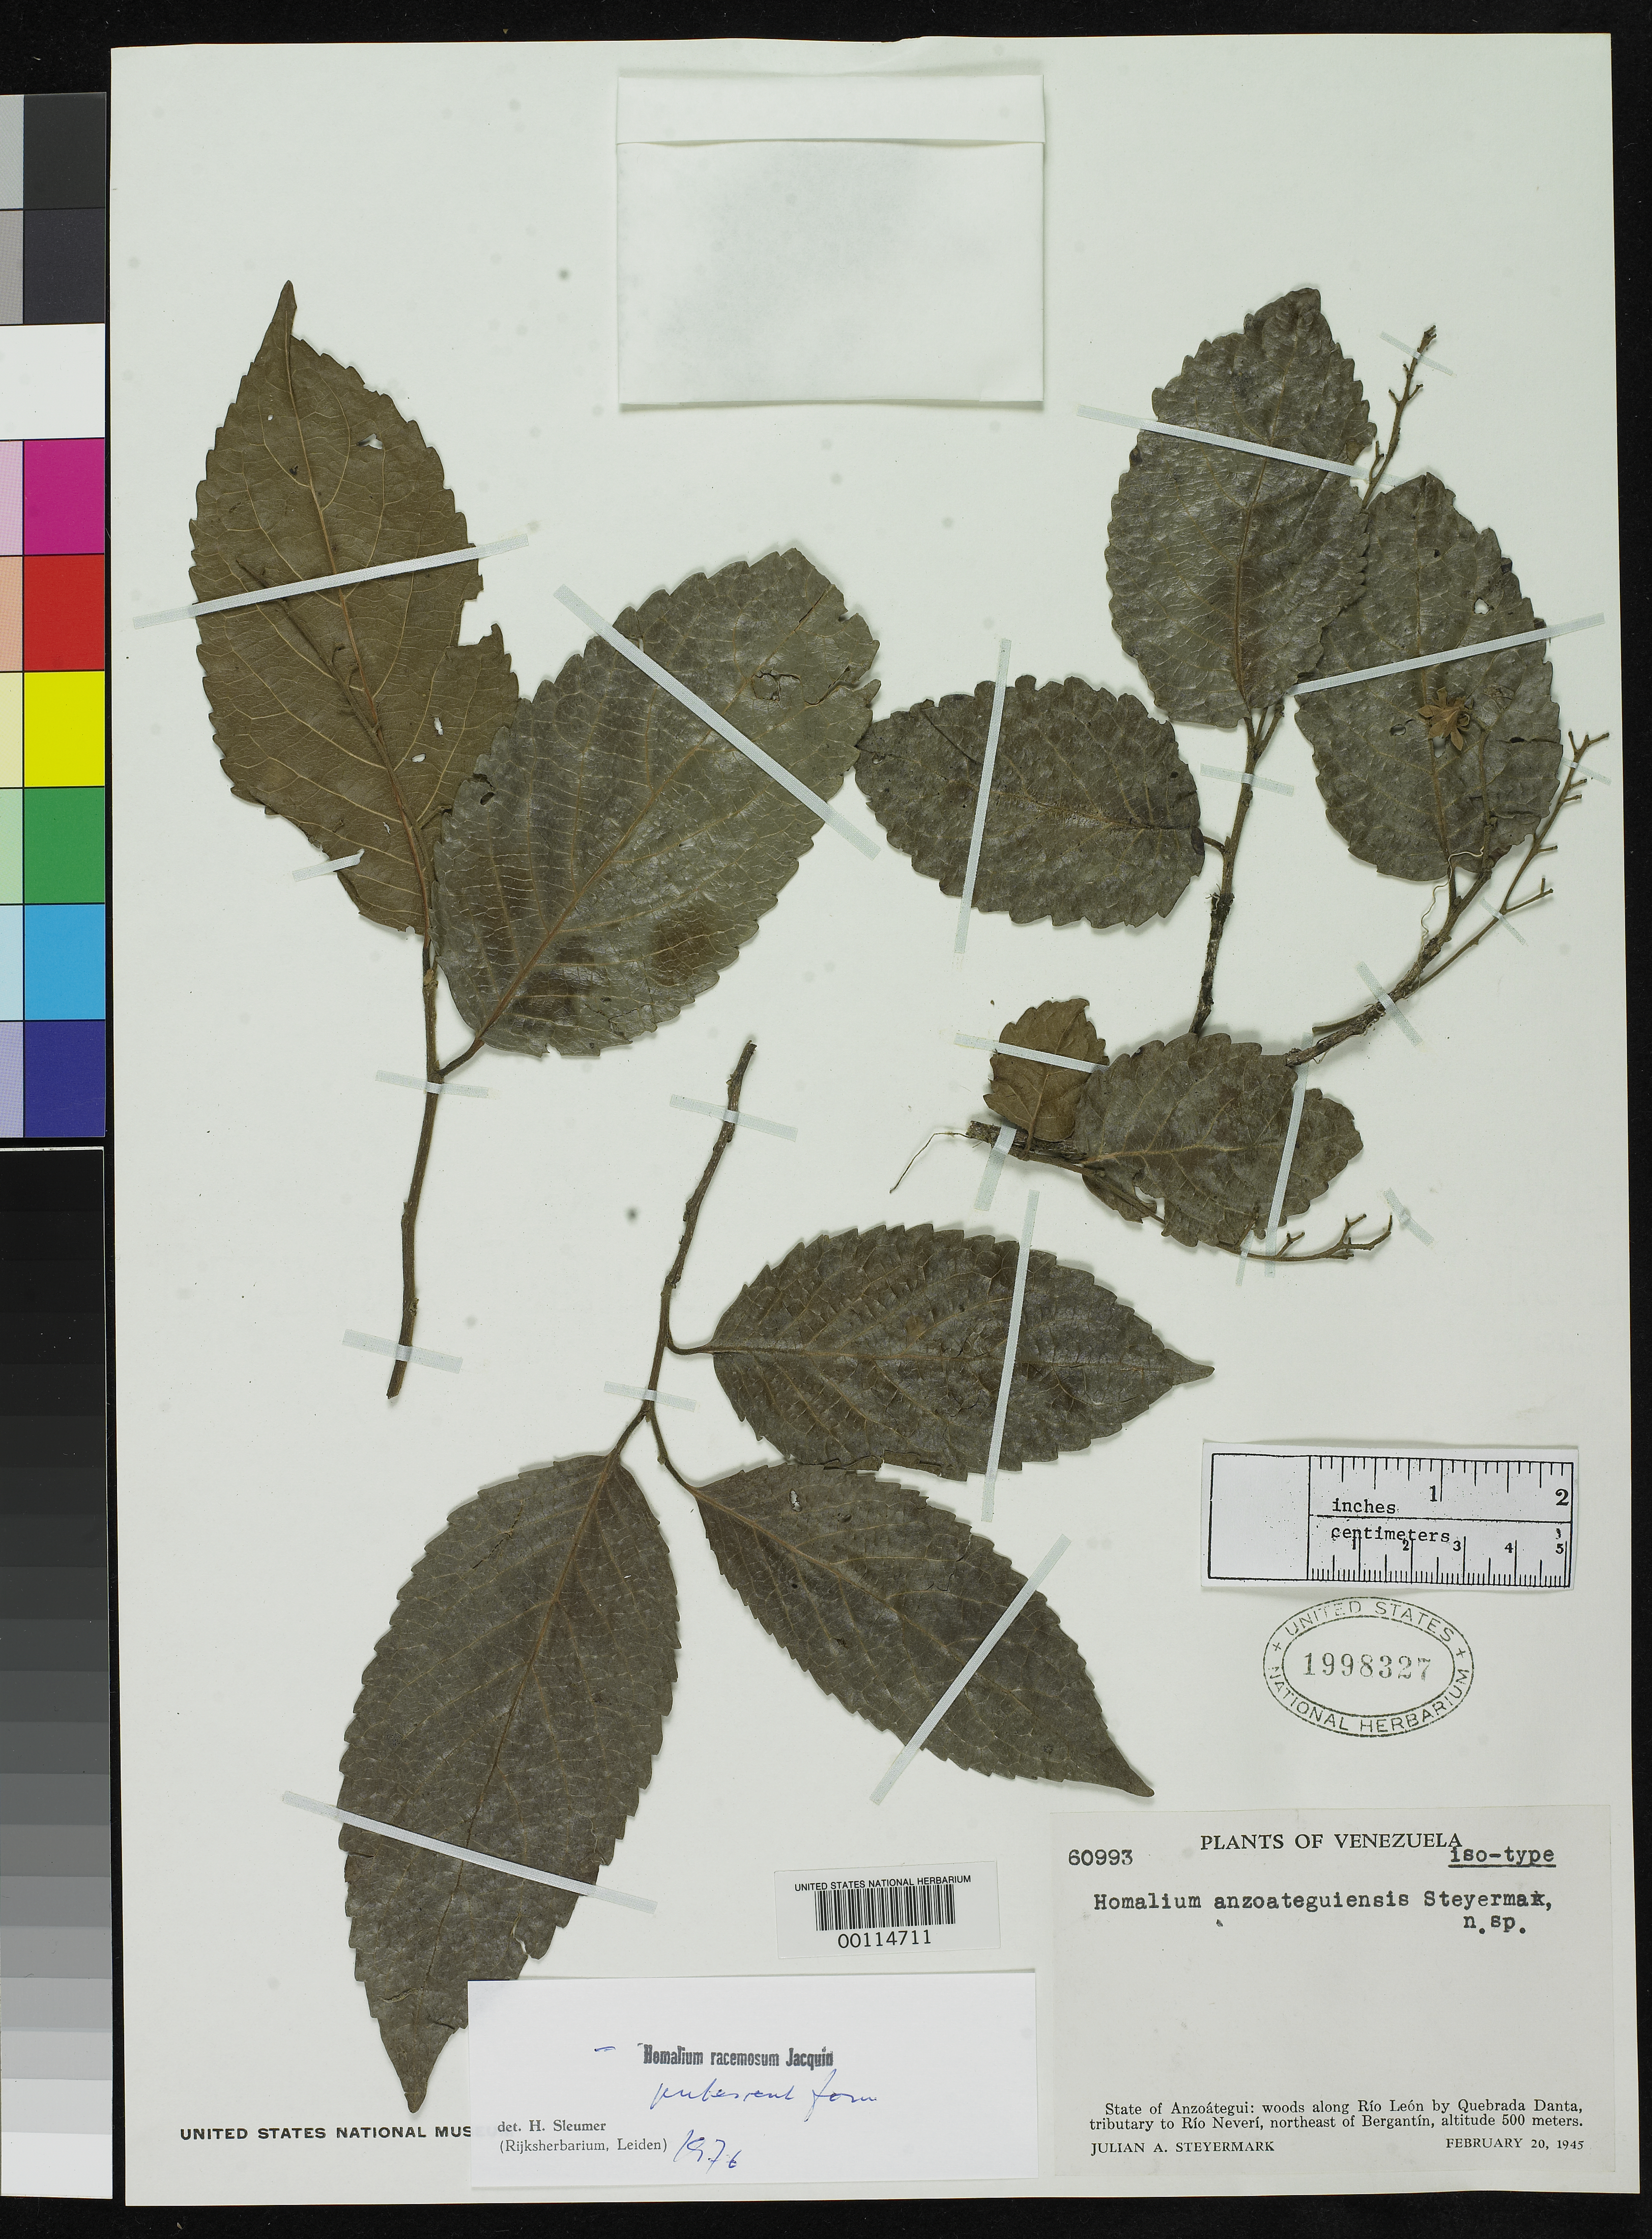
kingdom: Plantae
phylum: Tracheophyta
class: Magnoliopsida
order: Malpighiales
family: Salicaceae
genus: Homalium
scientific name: Homalium anzoateguiense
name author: Steyerm.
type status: Isotype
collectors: J. Steyermark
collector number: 60993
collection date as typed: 20 Feb 1945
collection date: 1945-02-20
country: Venezuela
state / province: Anzoategui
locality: Rio Leon by Quebrada Danta, Rio Neveri, NE of Bergantin.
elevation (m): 500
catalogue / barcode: US 1998327